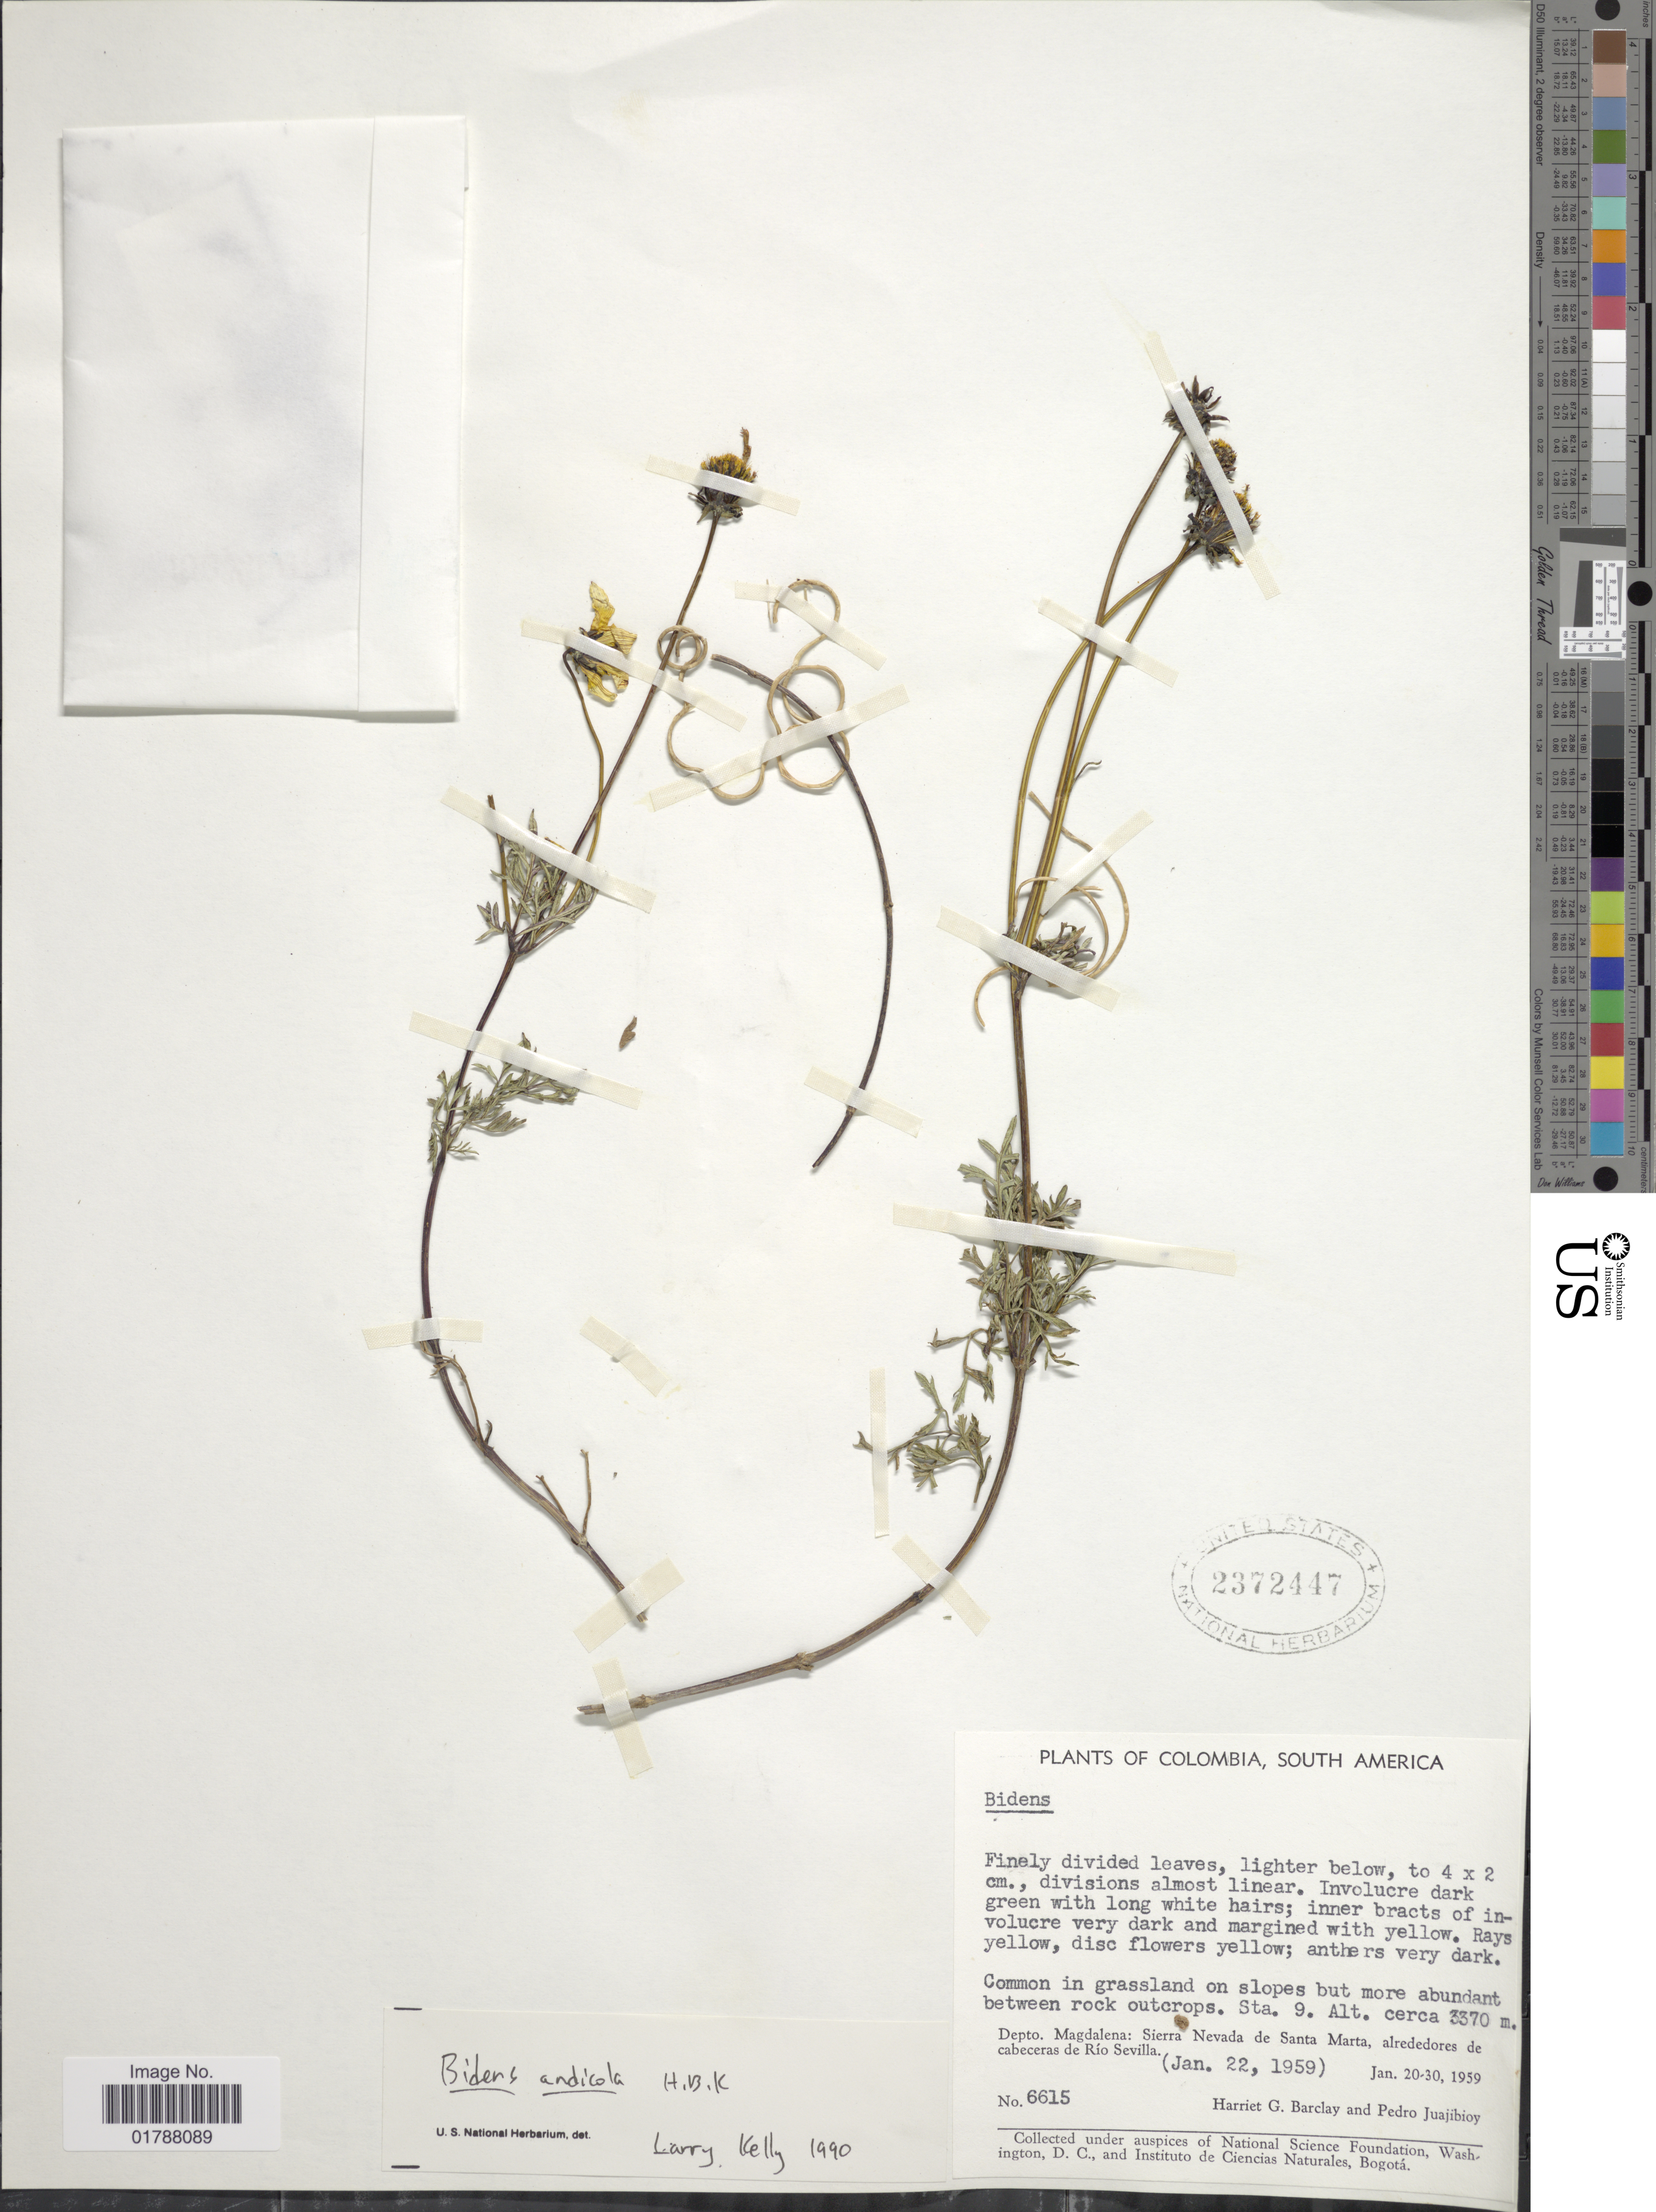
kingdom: Plantae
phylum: Tracheophyta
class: Magnoliopsida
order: Asterales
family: Asteraceae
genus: Bidens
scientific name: Bidens andicola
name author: Kunth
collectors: H. G. Barclay & P. Juajibioy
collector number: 6615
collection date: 1959-01-20/1959-01-30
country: Colombia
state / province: Magdalena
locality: Depto. Magdalena: Sierra Nevada de Santa Marta, Alrededores de cabeceras de Rio Sevilla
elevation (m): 3370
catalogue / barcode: US 2372447